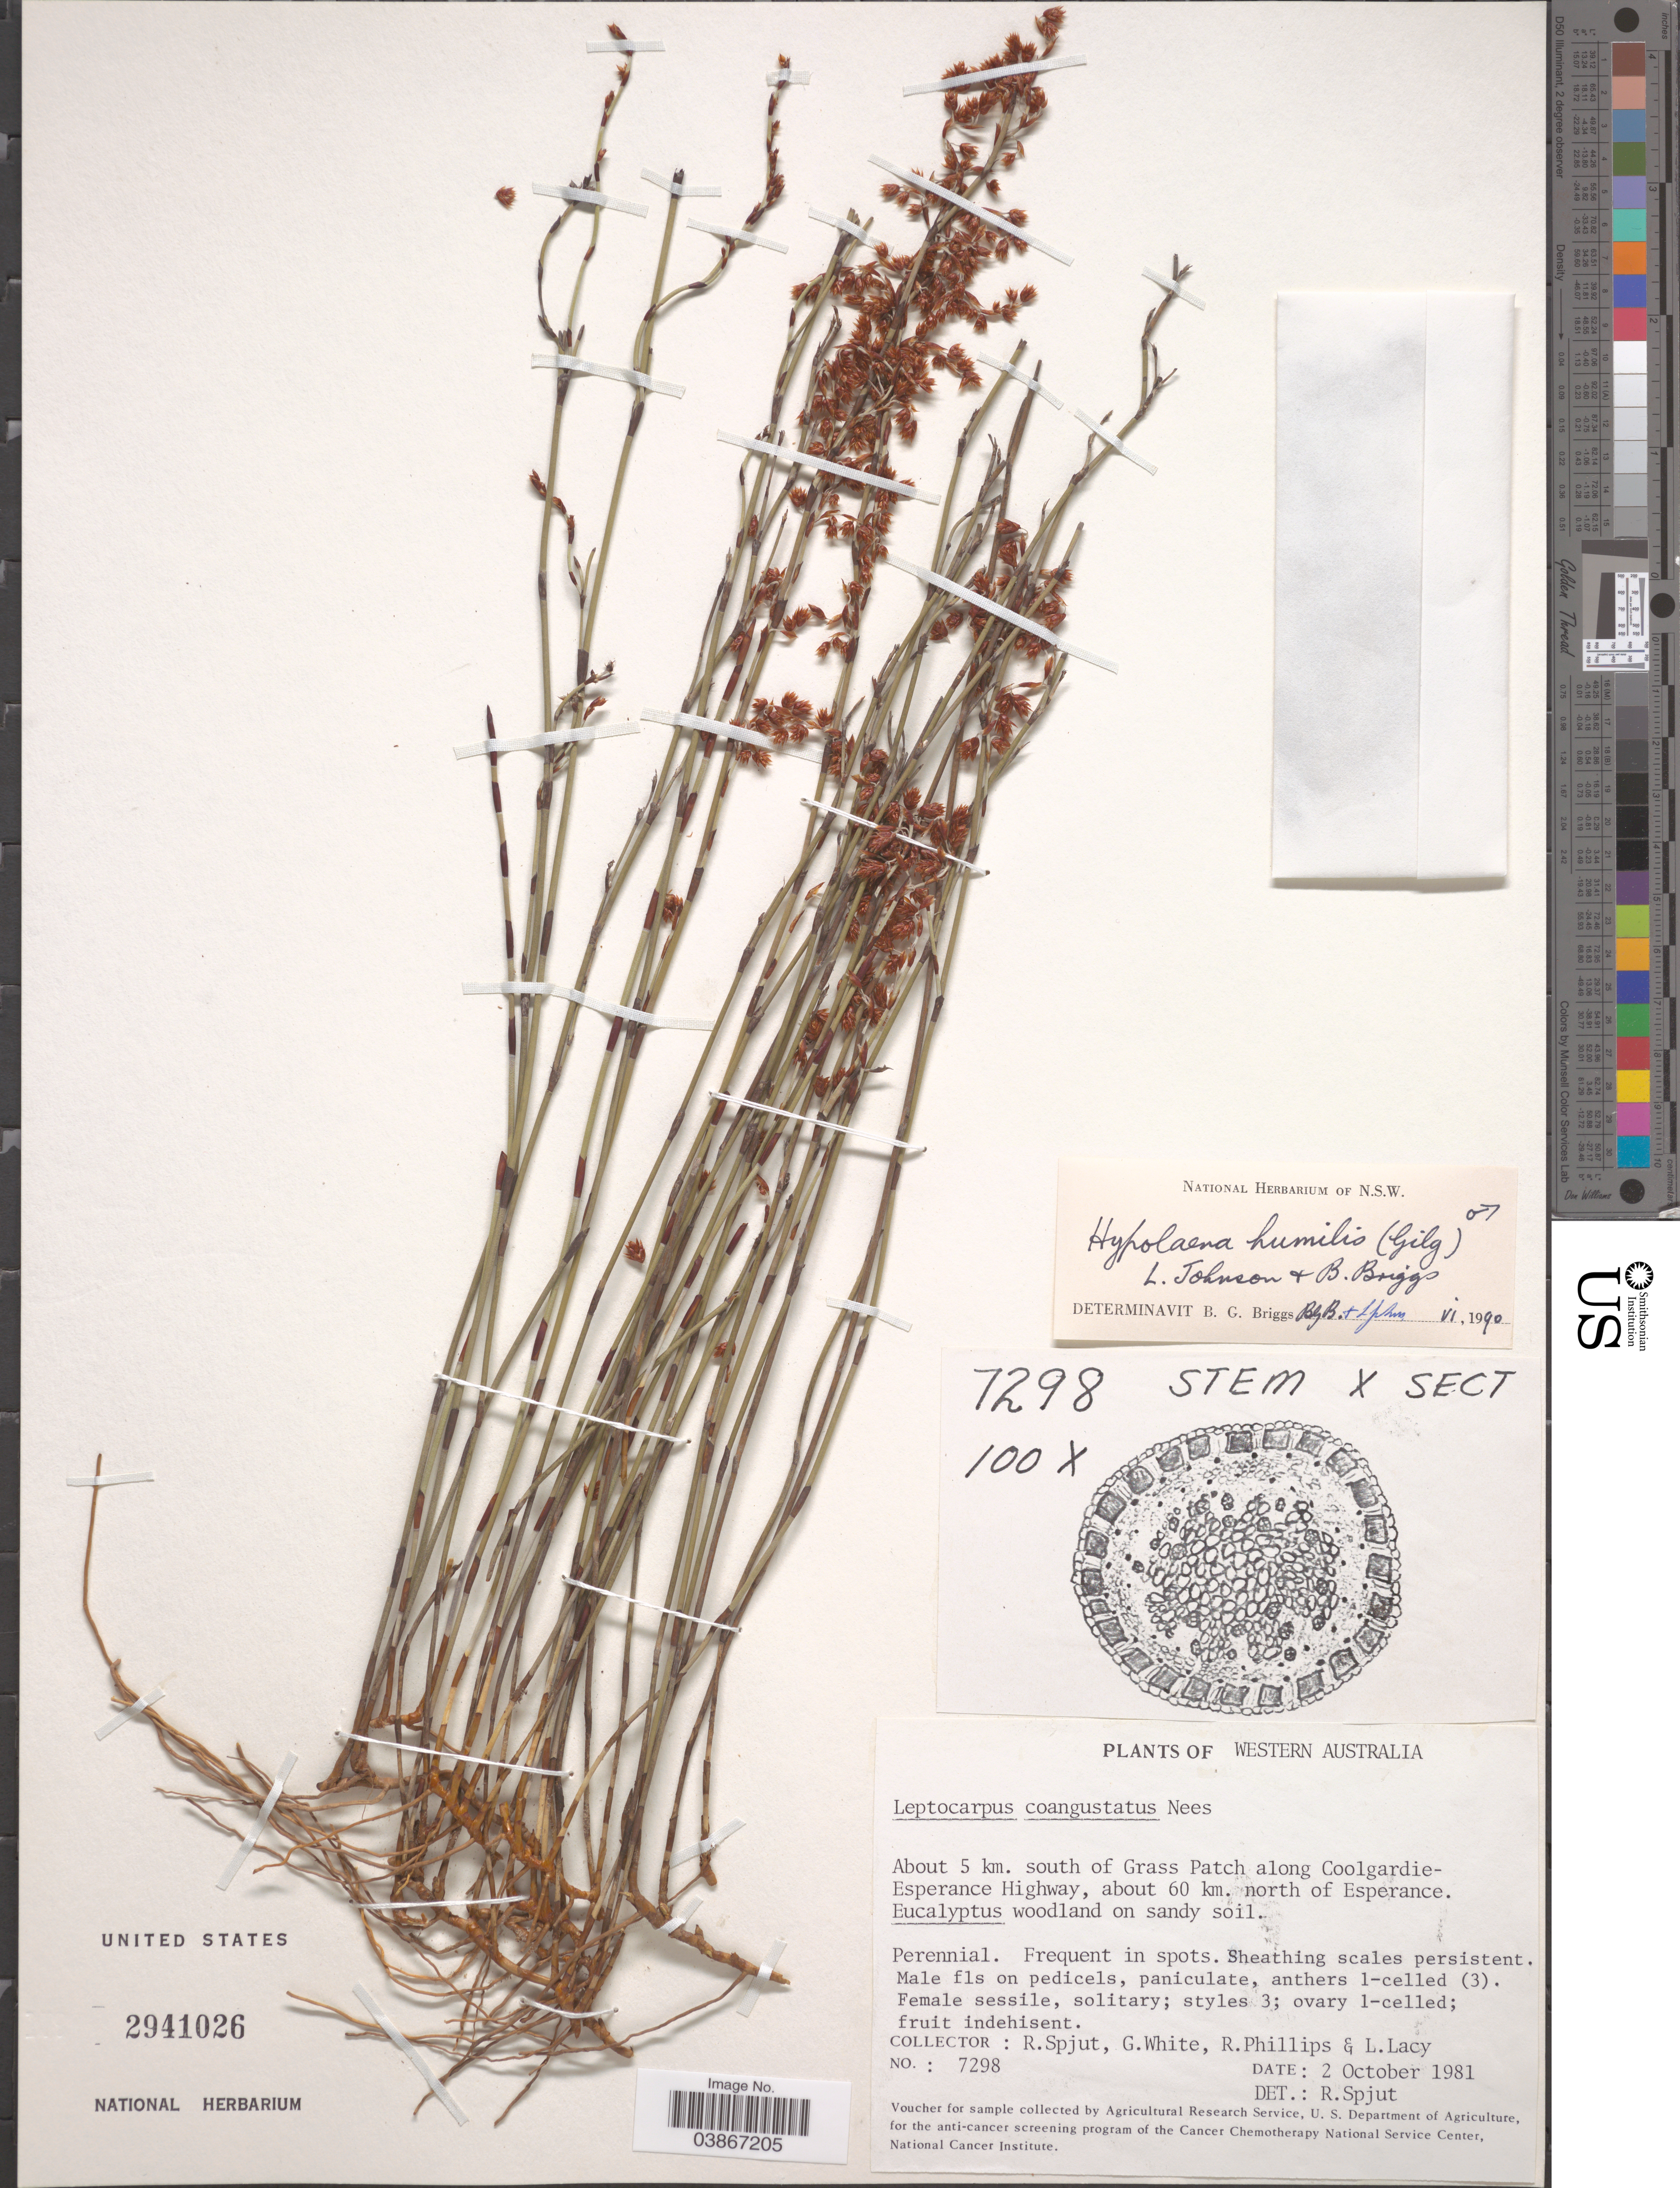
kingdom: Plantae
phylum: Tracheophyta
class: Liliopsida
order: Poales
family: Restionaceae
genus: Hypolaena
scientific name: Hypolaena humilis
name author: (Gilg) B.G. Briggs & L.A.S. Johnson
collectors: R. Spjut, G. White, R. Phillips & L. Lacy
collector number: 7298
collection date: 1981-10-02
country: Australia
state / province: Western Australia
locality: About 5 km. south of Grass Patch along Coolgardie-Espernace Highway, about 60 km. north of Esperance.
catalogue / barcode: US 2941026